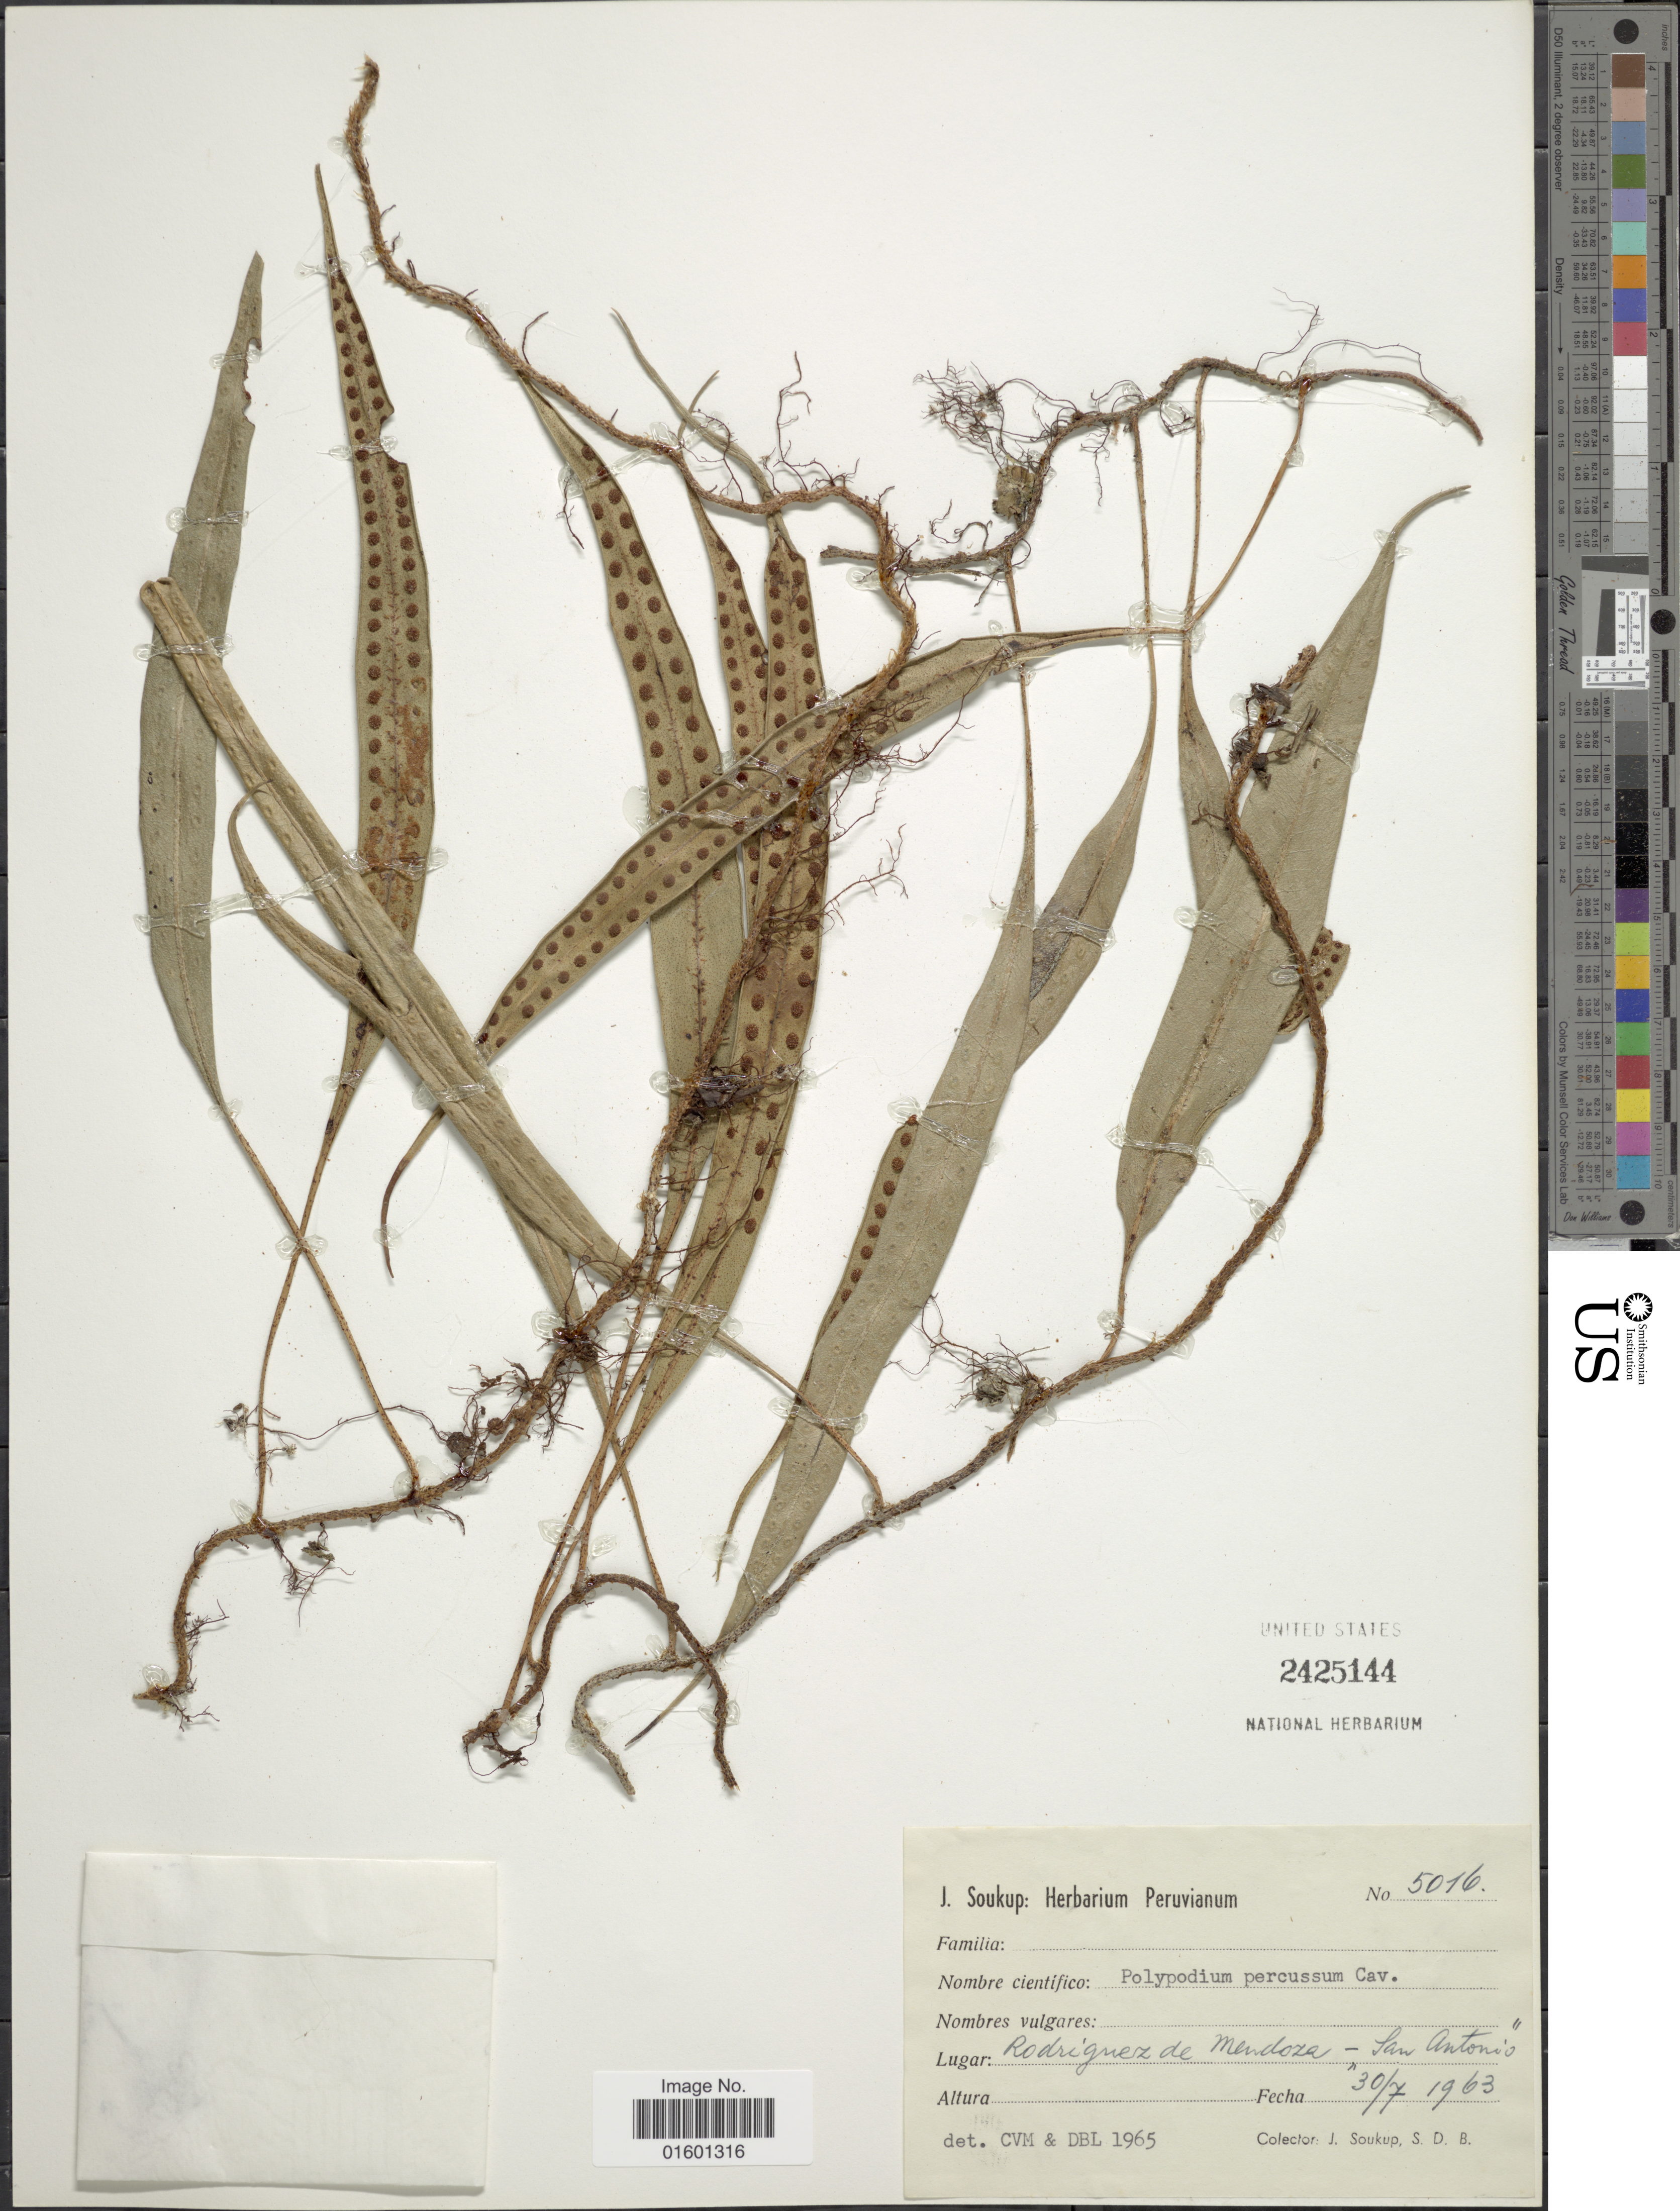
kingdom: Plantae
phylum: Tracheophyta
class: Polypodiopsida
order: Polypodiales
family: Polypodiaceae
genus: Microgramma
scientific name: Microgramma percussa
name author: (Cav.) de la Sota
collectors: J. Soukup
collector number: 5016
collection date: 1963-07-30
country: Peru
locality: Rodriguez de Mendoza - San Antonio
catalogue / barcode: US 2425144